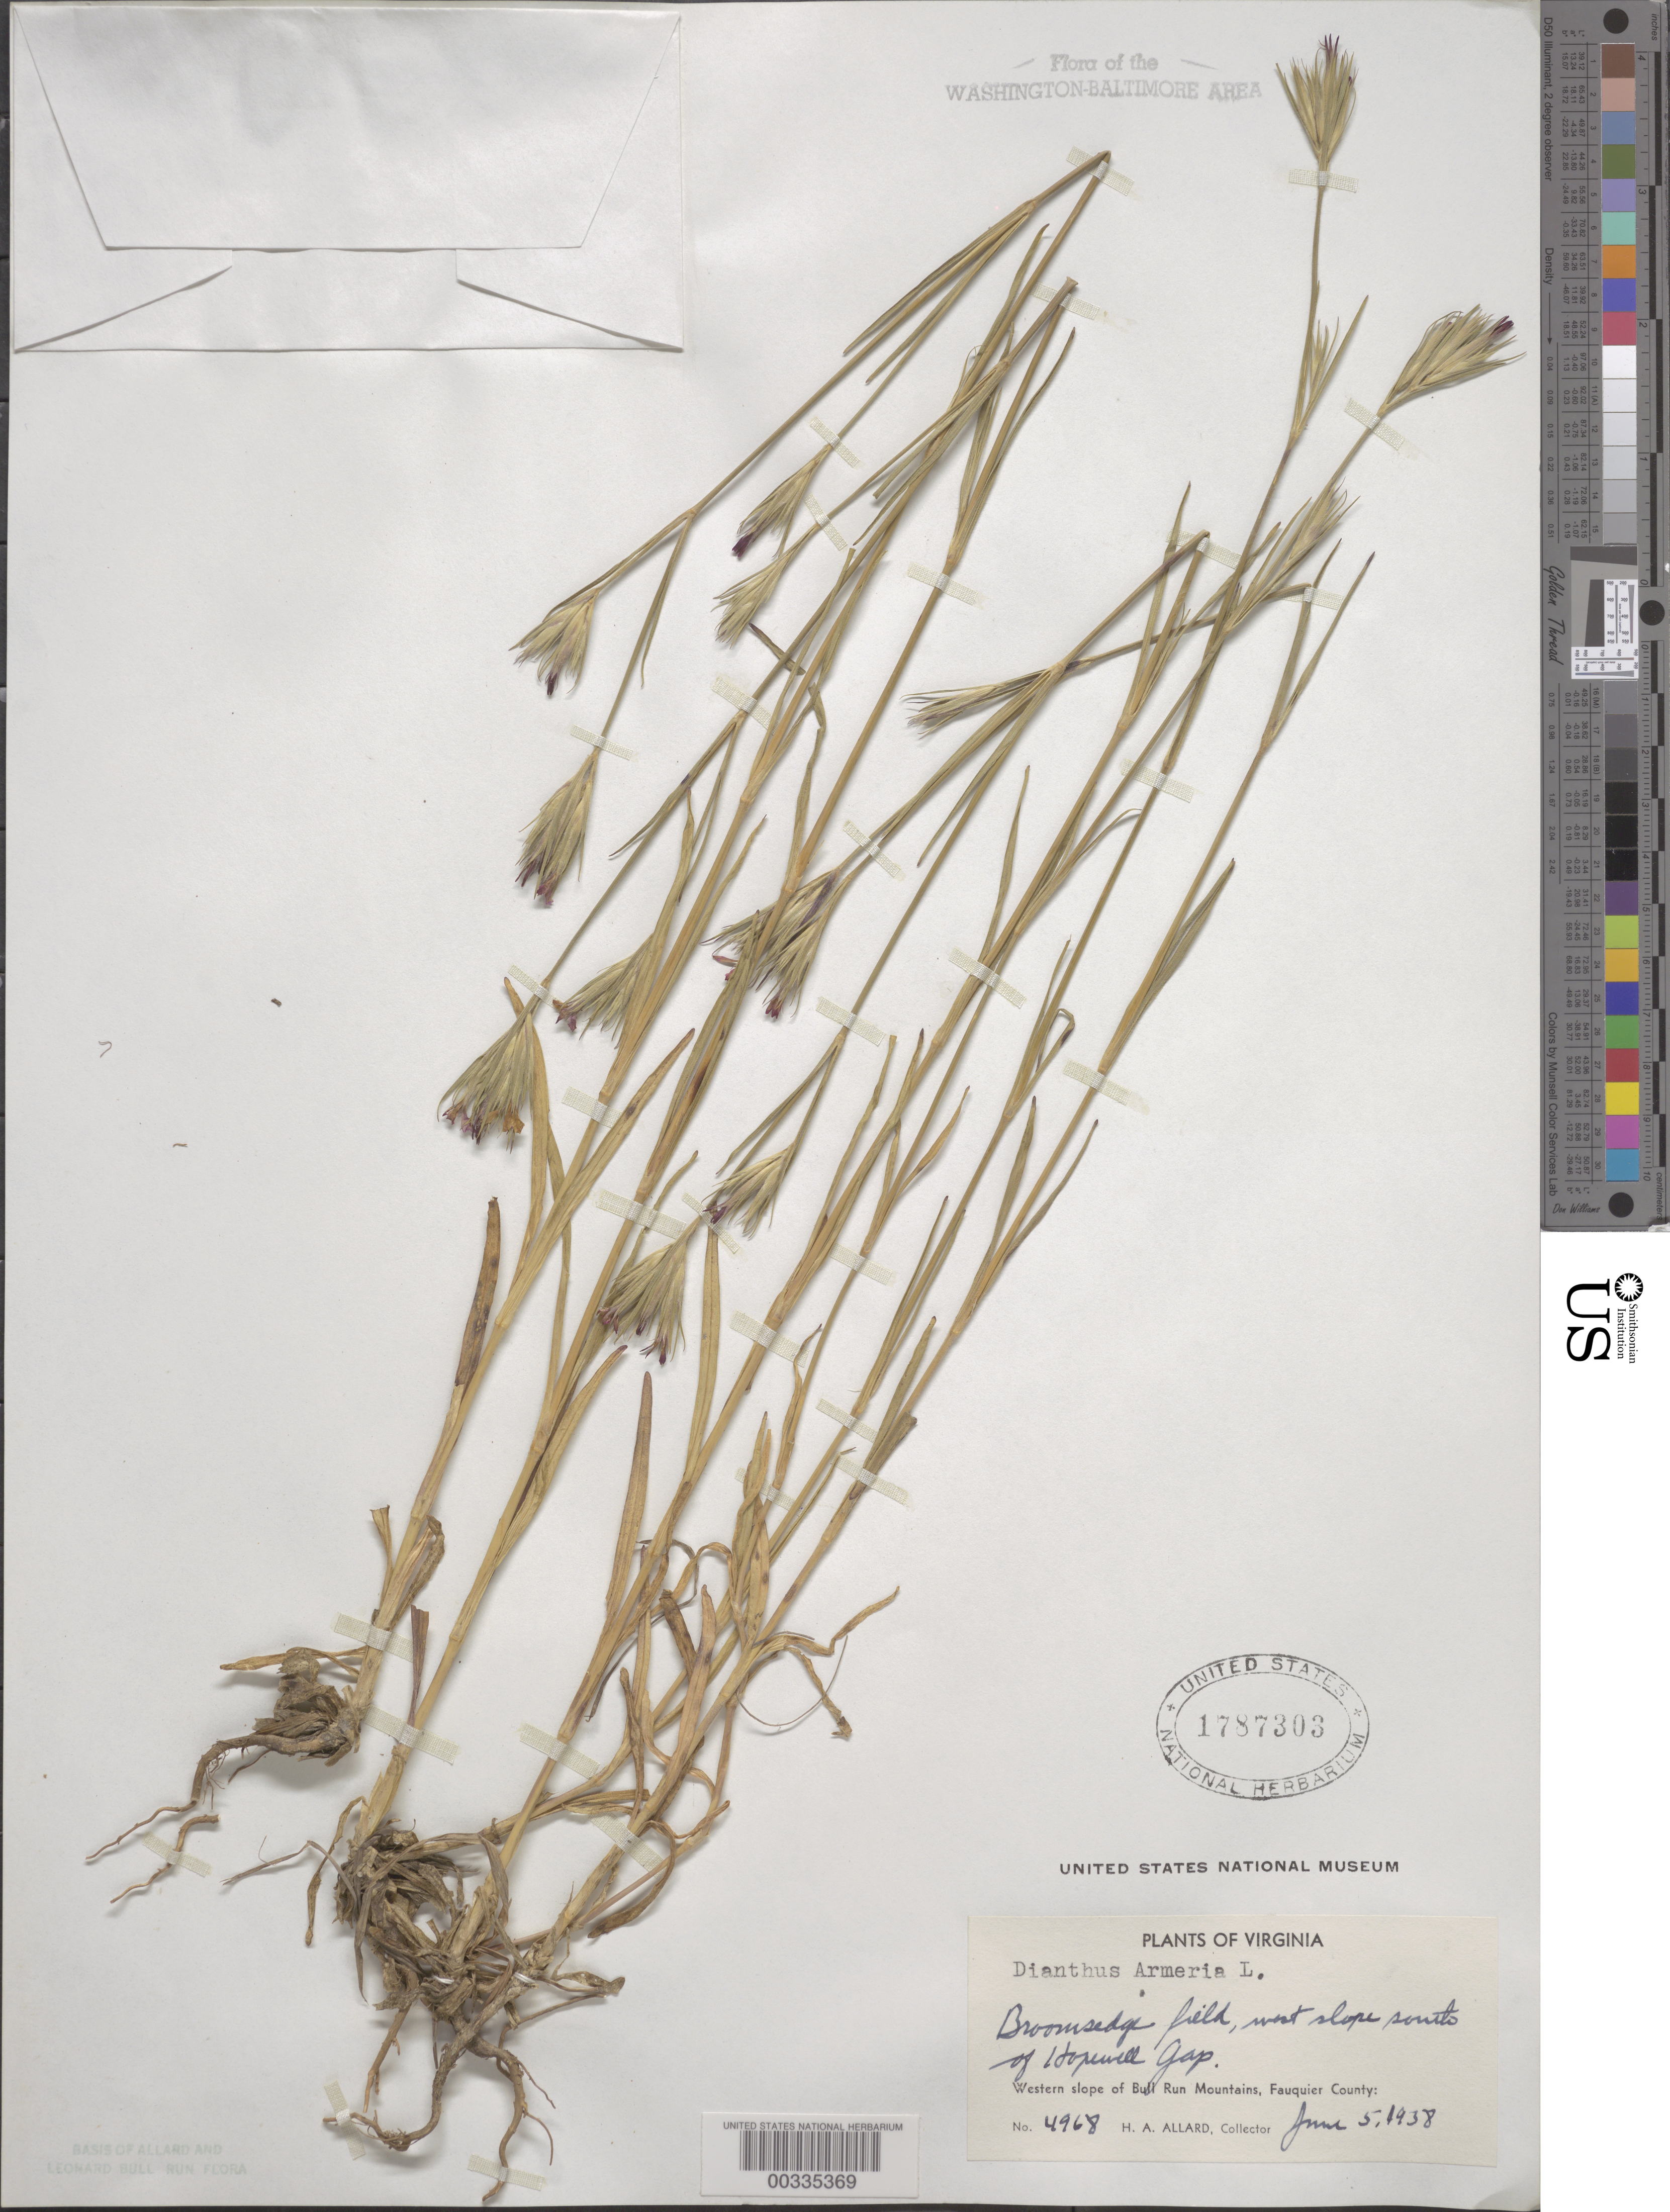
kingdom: Plantae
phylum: Tracheophyta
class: Magnoliopsida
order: Caryophyllales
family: Caryophyllaceae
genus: Dianthus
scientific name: Dianthus armeria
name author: L.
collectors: H. A. Allard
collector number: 4968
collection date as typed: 05 Jun 1938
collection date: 1938-06-05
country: United States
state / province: Virginia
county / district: Fauquier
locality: South of Hopewell Gap Bull Run Mts.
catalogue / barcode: US 1787303